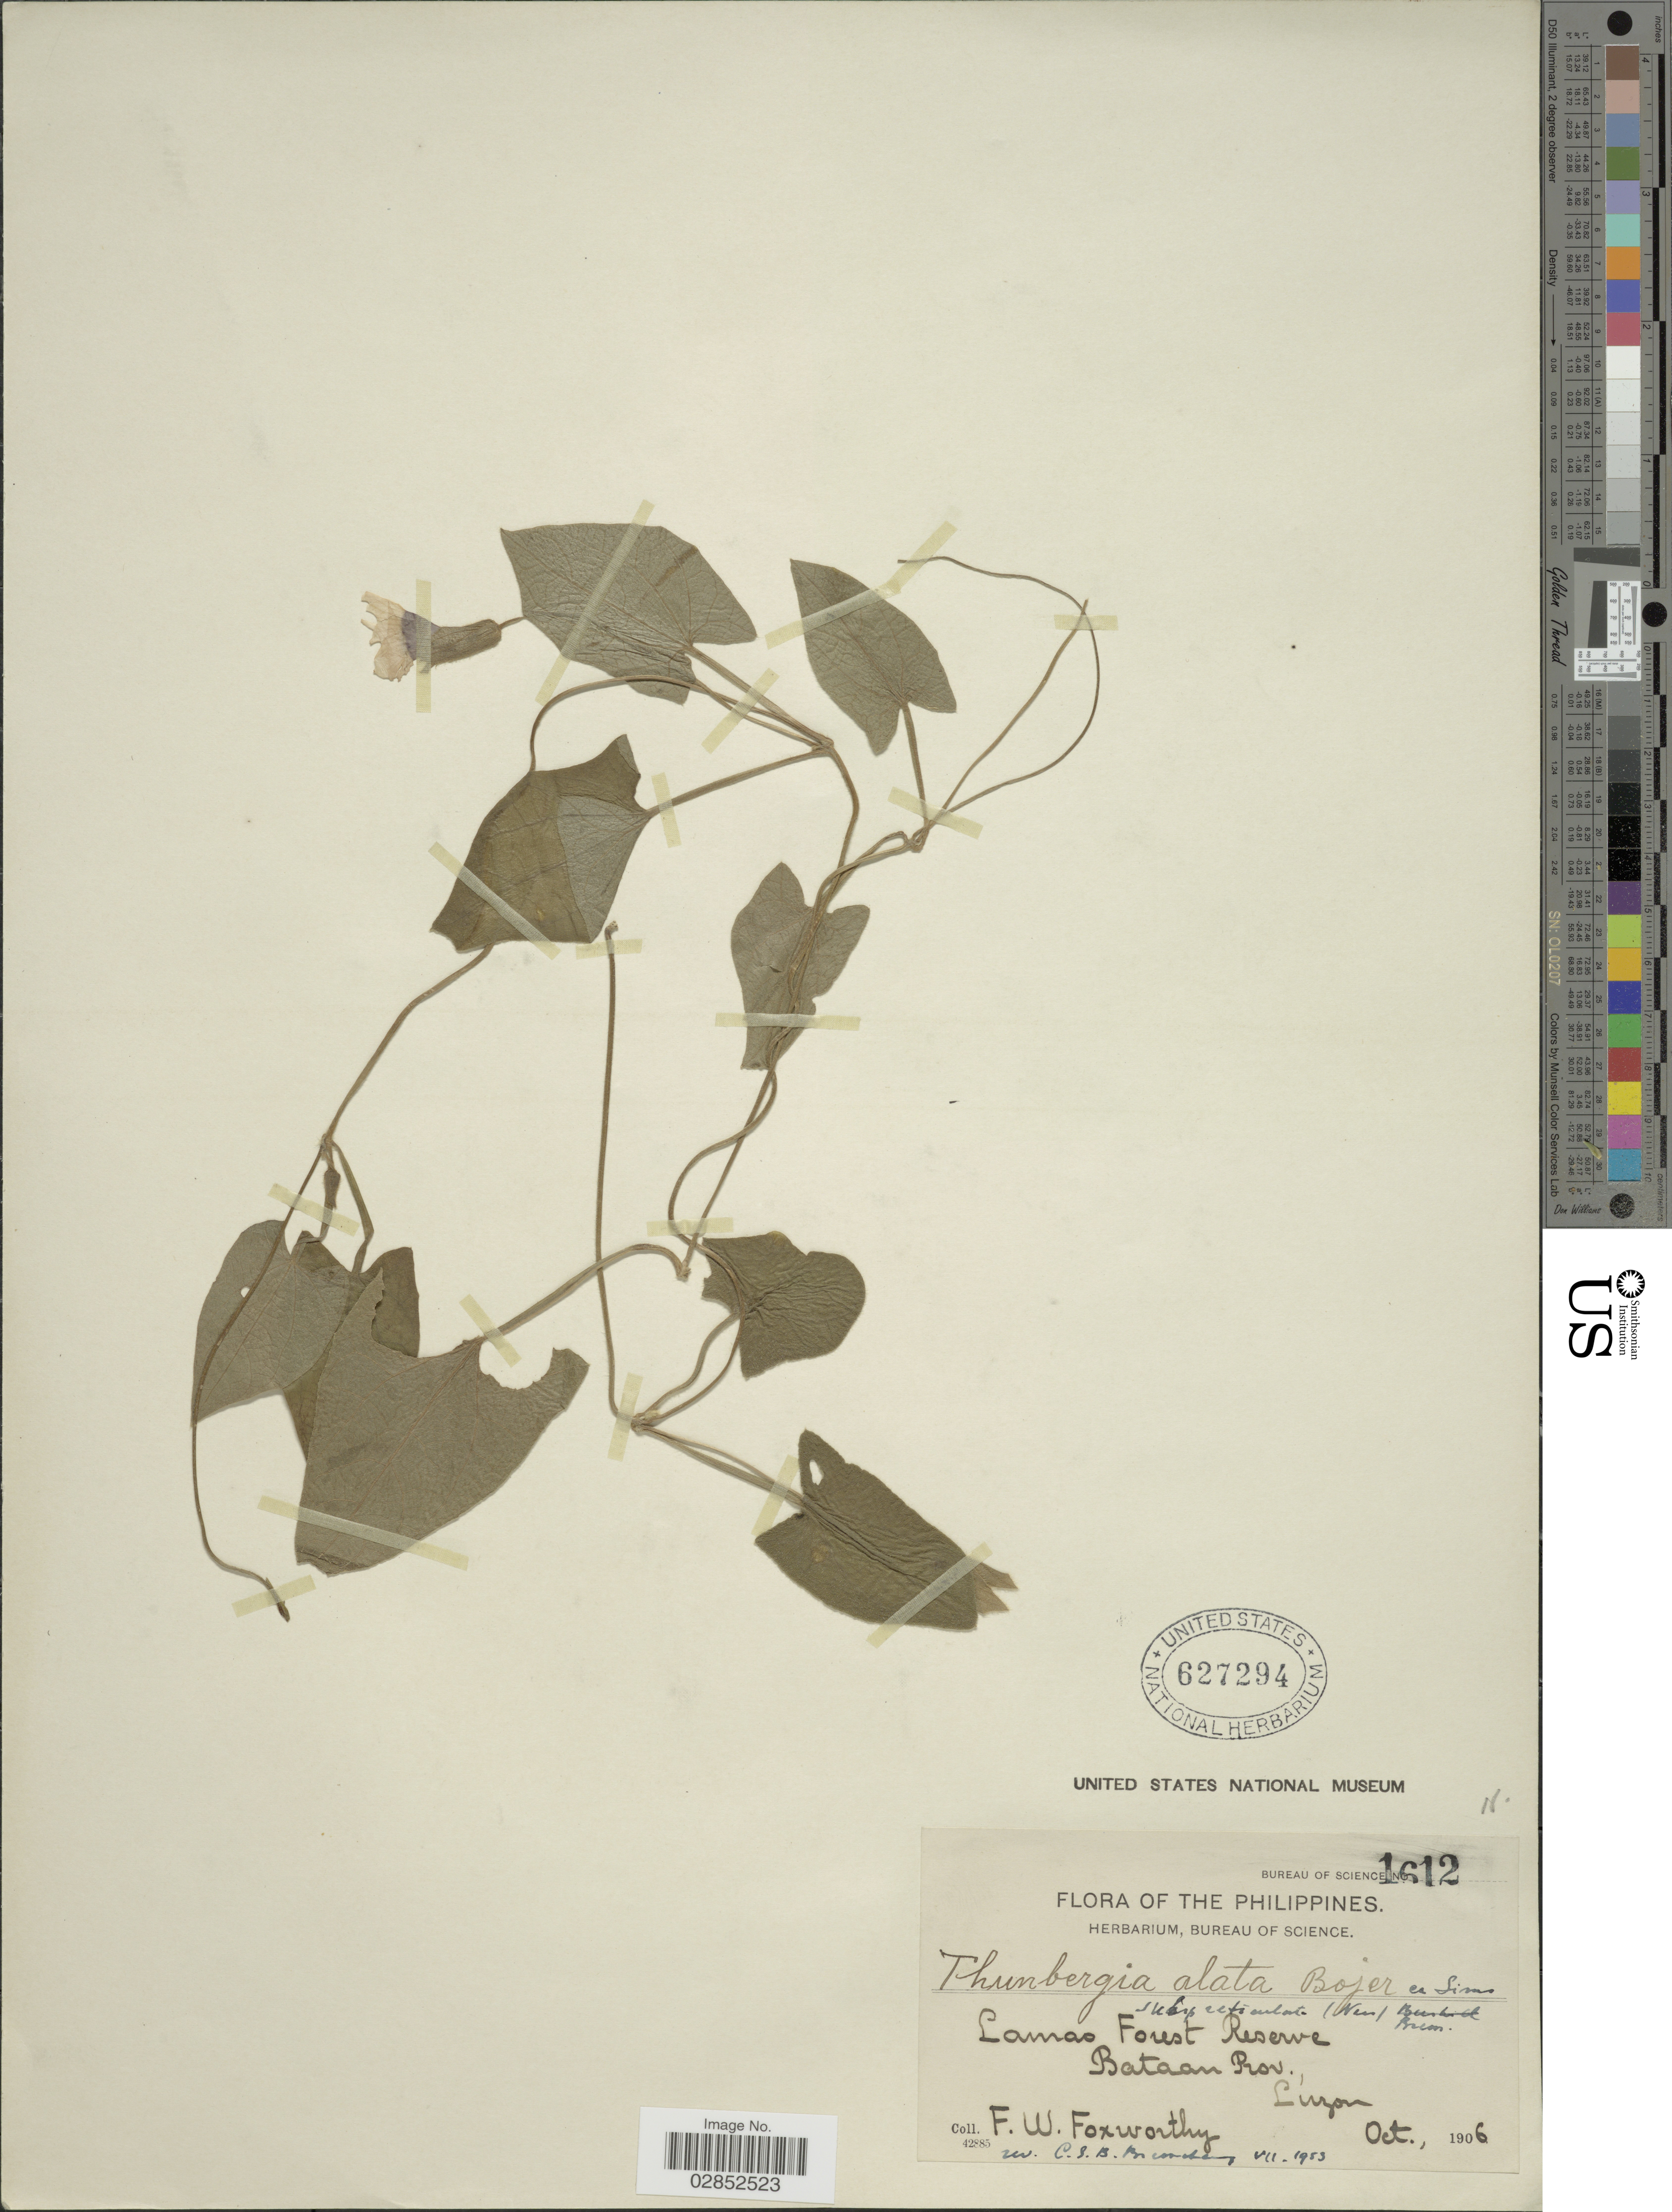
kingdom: Plantae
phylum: Tracheophyta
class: Magnoliopsida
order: Lamiales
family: Acanthaceae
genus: Thunbergia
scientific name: Thunbergia alata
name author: Bojer ex Sims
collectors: F. W. Foxworthy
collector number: Bureau of Science 1612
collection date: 1906-10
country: Philippines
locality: Lamao Forest Reserve, Bataan Prov., Luzon.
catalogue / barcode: US 627294